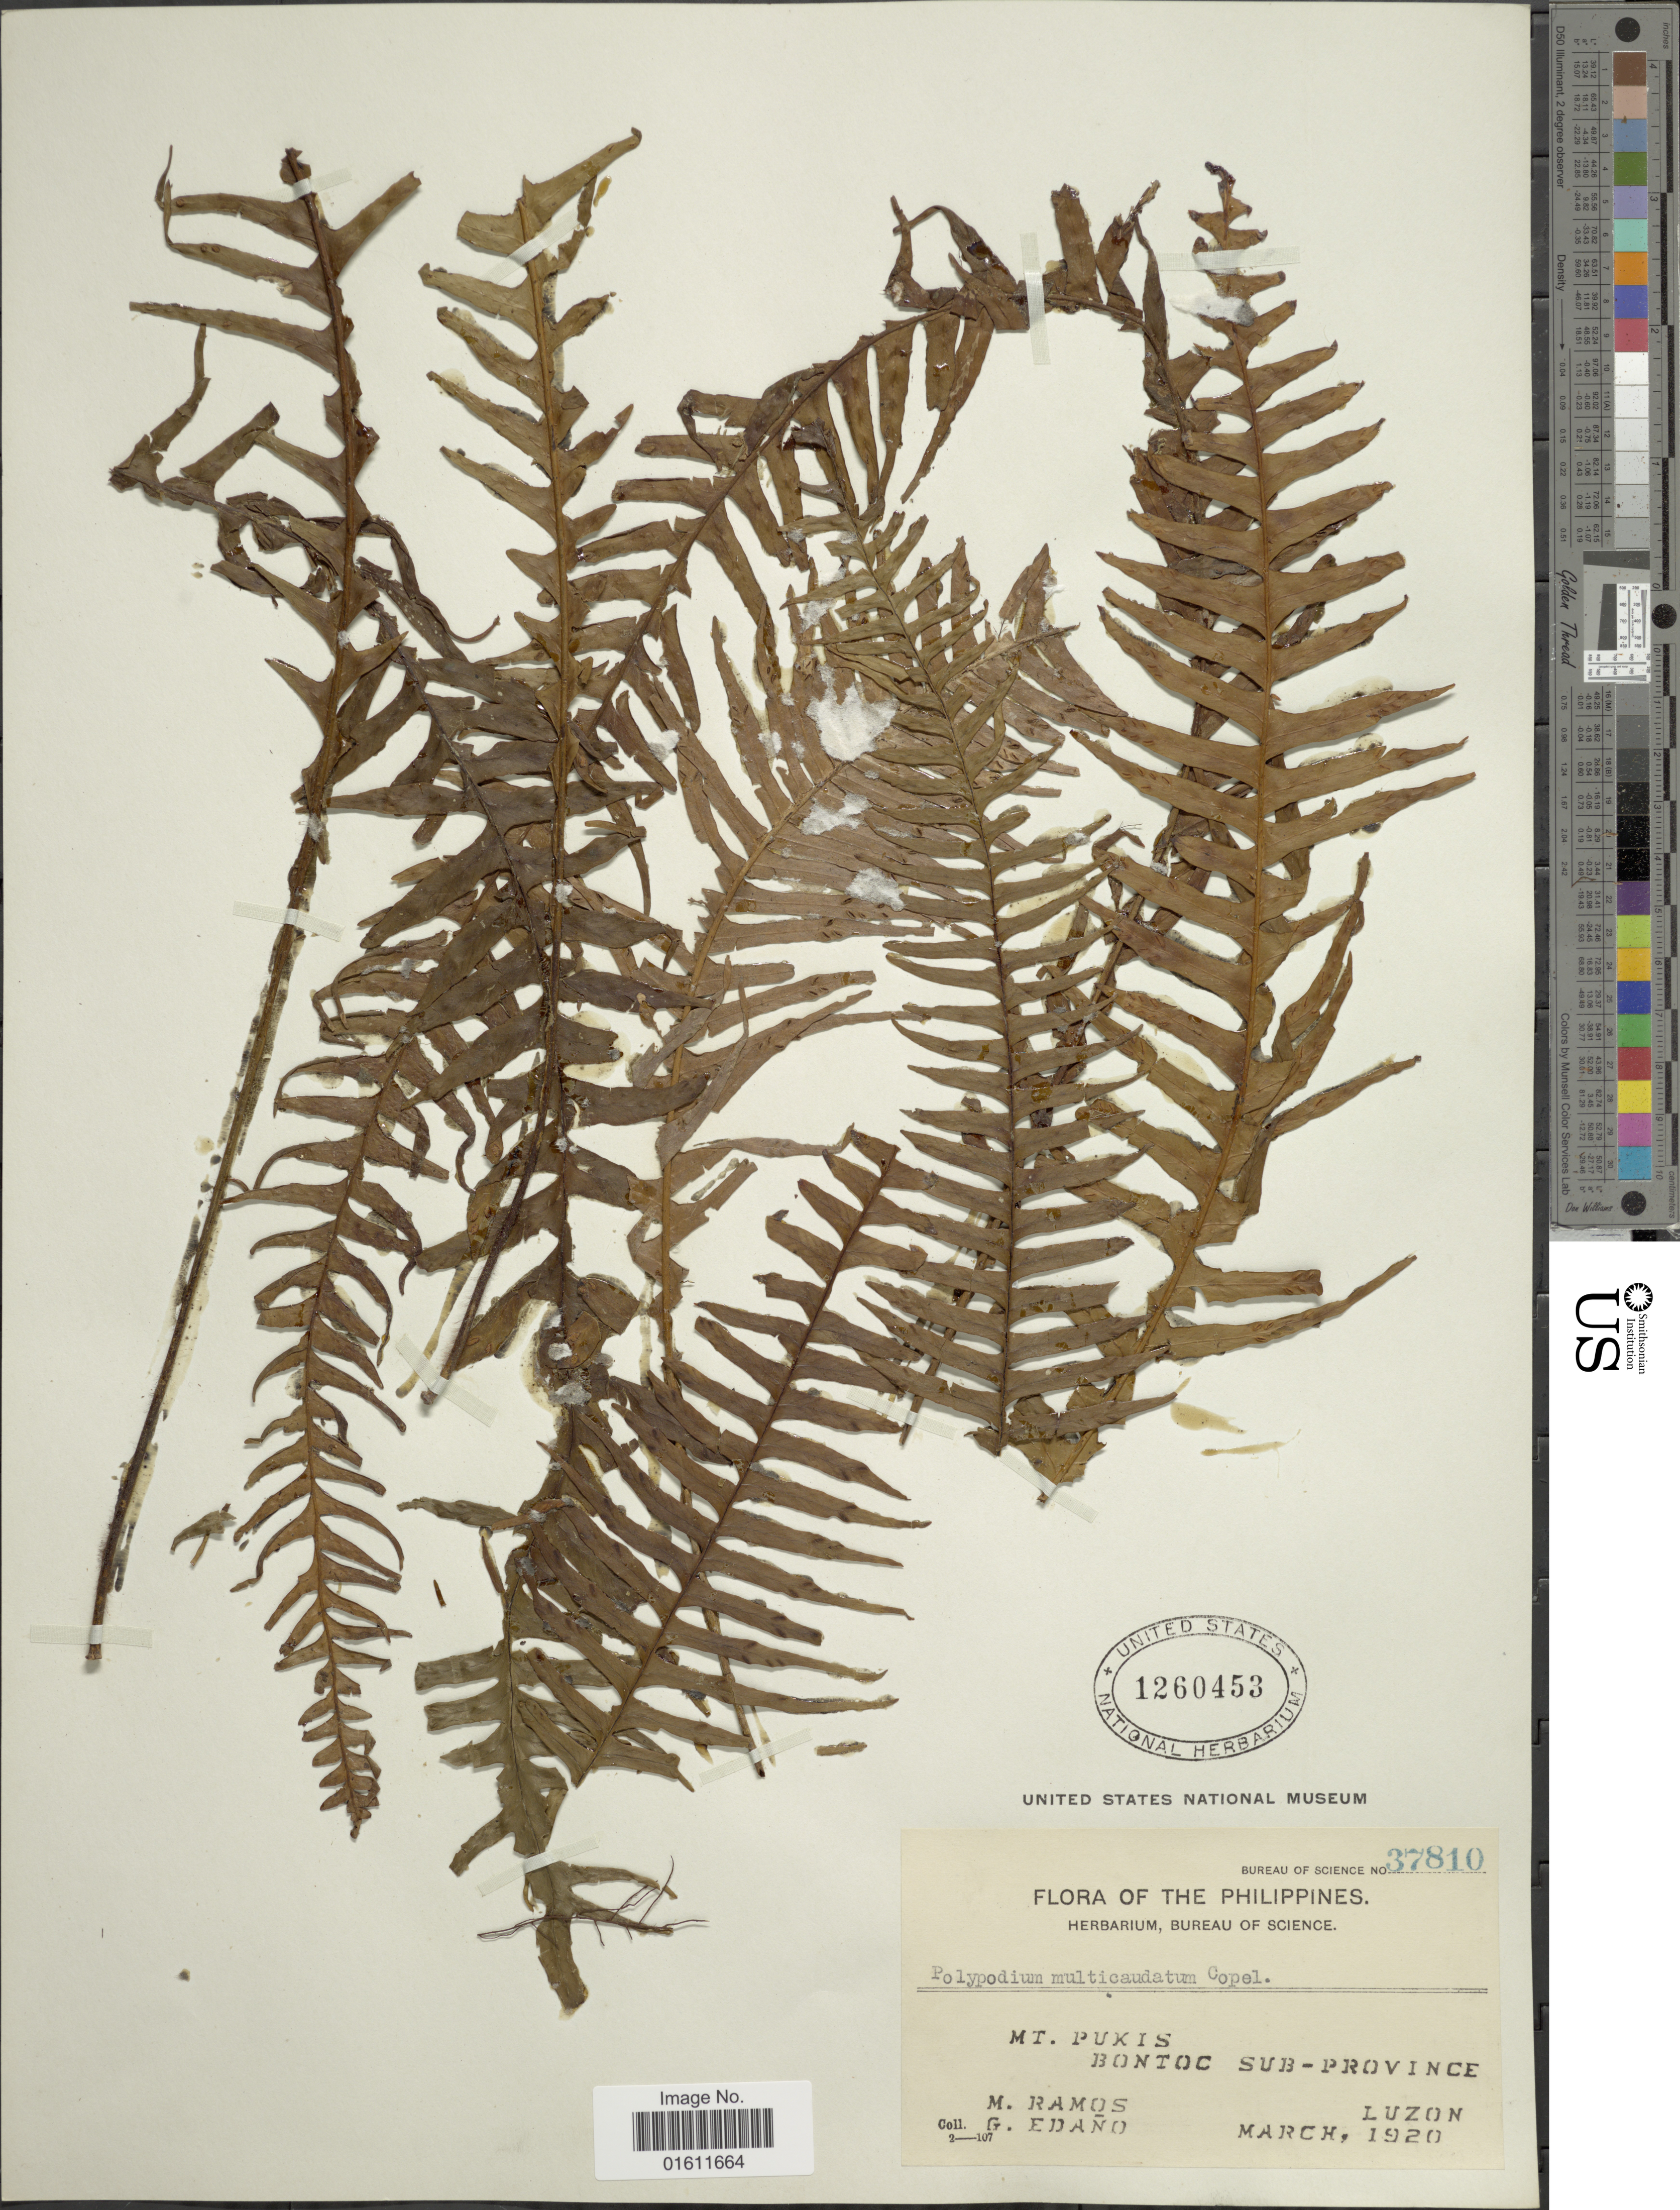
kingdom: Plantae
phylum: Tracheophyta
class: Polypodiopsida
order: Polypodiales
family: Polypodiaceae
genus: Prosaptia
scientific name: Prosaptia multicaudata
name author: (Copel.) Parris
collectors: M. Ramos & G. Edaño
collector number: Bureau of Science 37810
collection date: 1920-03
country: Philippines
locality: Mt. Pukis, Bontoc Sub-province, Luzon.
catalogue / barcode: US 1260453